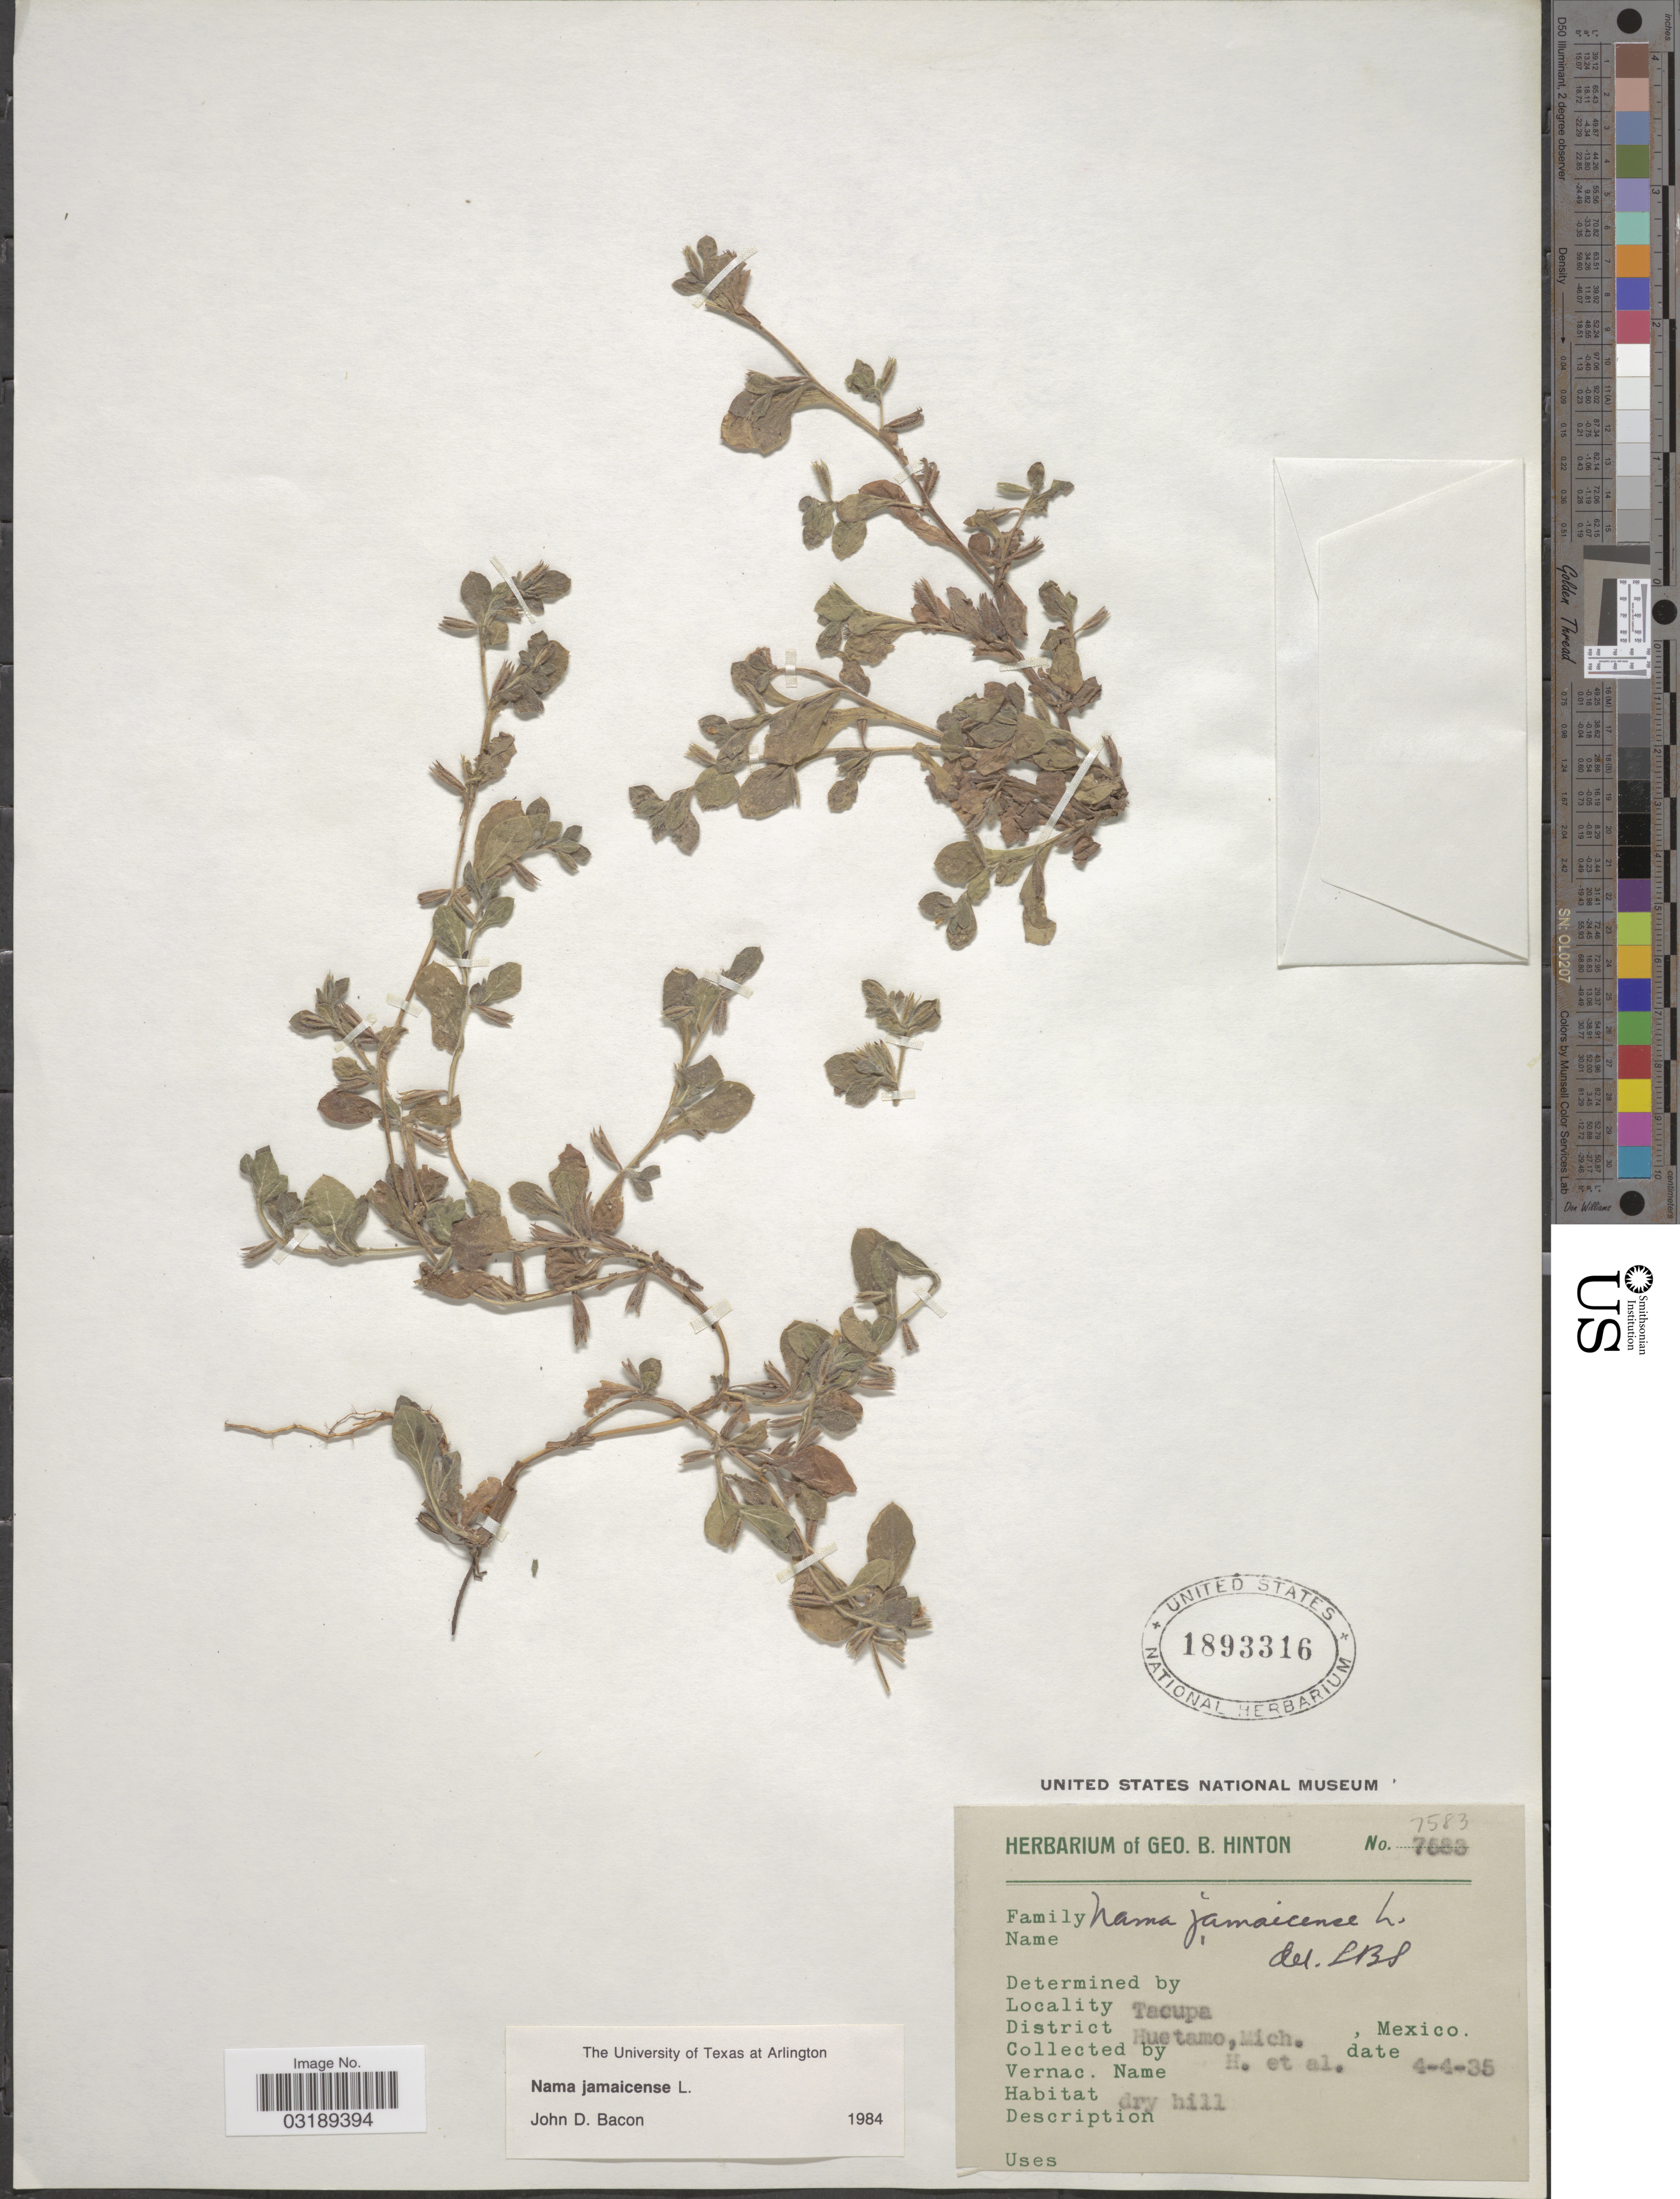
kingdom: Plantae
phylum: Tracheophyta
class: Magnoliopsida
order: Boraginales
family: Namaceae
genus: Nama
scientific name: Nama jamaicensis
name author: L.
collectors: G. B. Hinton & et al.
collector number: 7583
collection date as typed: Transcribed d/m/y: 4/4/35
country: Mexico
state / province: Michoacán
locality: Tacupa, District Huetamo.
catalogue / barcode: US 1893316